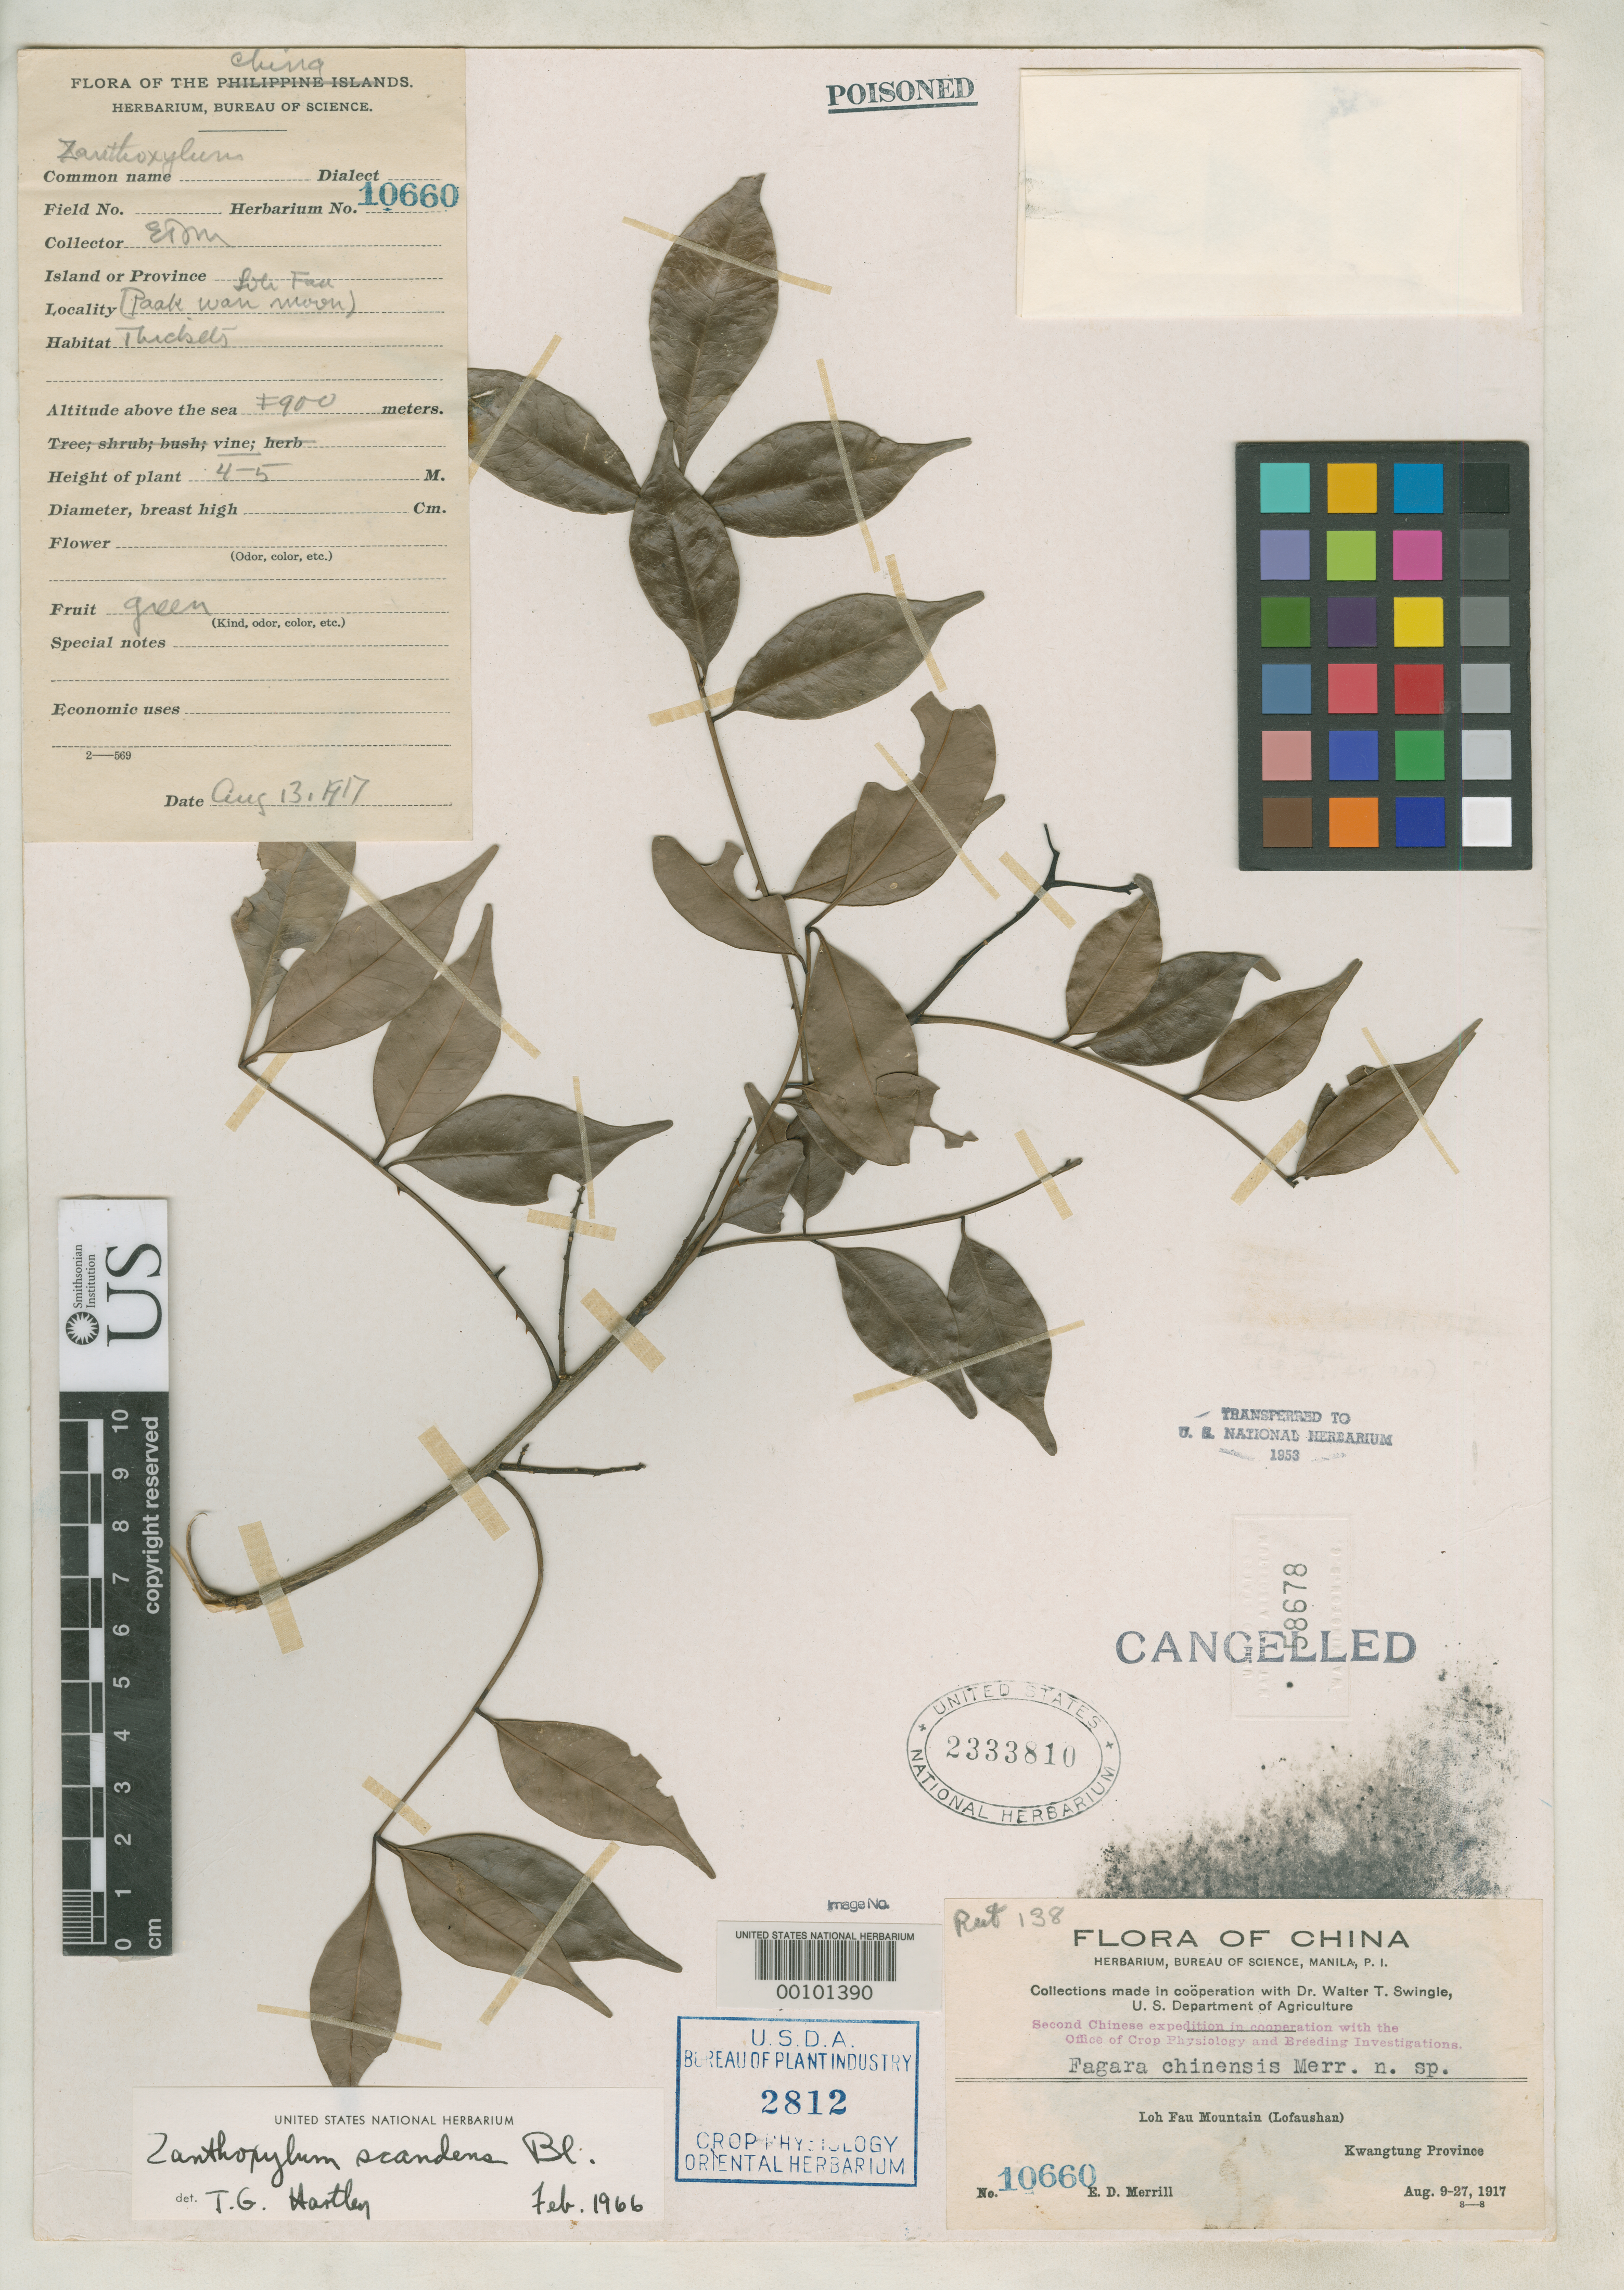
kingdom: Plantae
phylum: Tracheophyta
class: Magnoliopsida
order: Sapindales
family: Rutaceae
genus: Fagara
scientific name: Fagara chinensis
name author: Merr.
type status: Isotype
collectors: E. D. Merrill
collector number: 10660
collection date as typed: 13 Aug 1917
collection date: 1917-08-13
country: China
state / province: Guangdong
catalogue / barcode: US 2333810